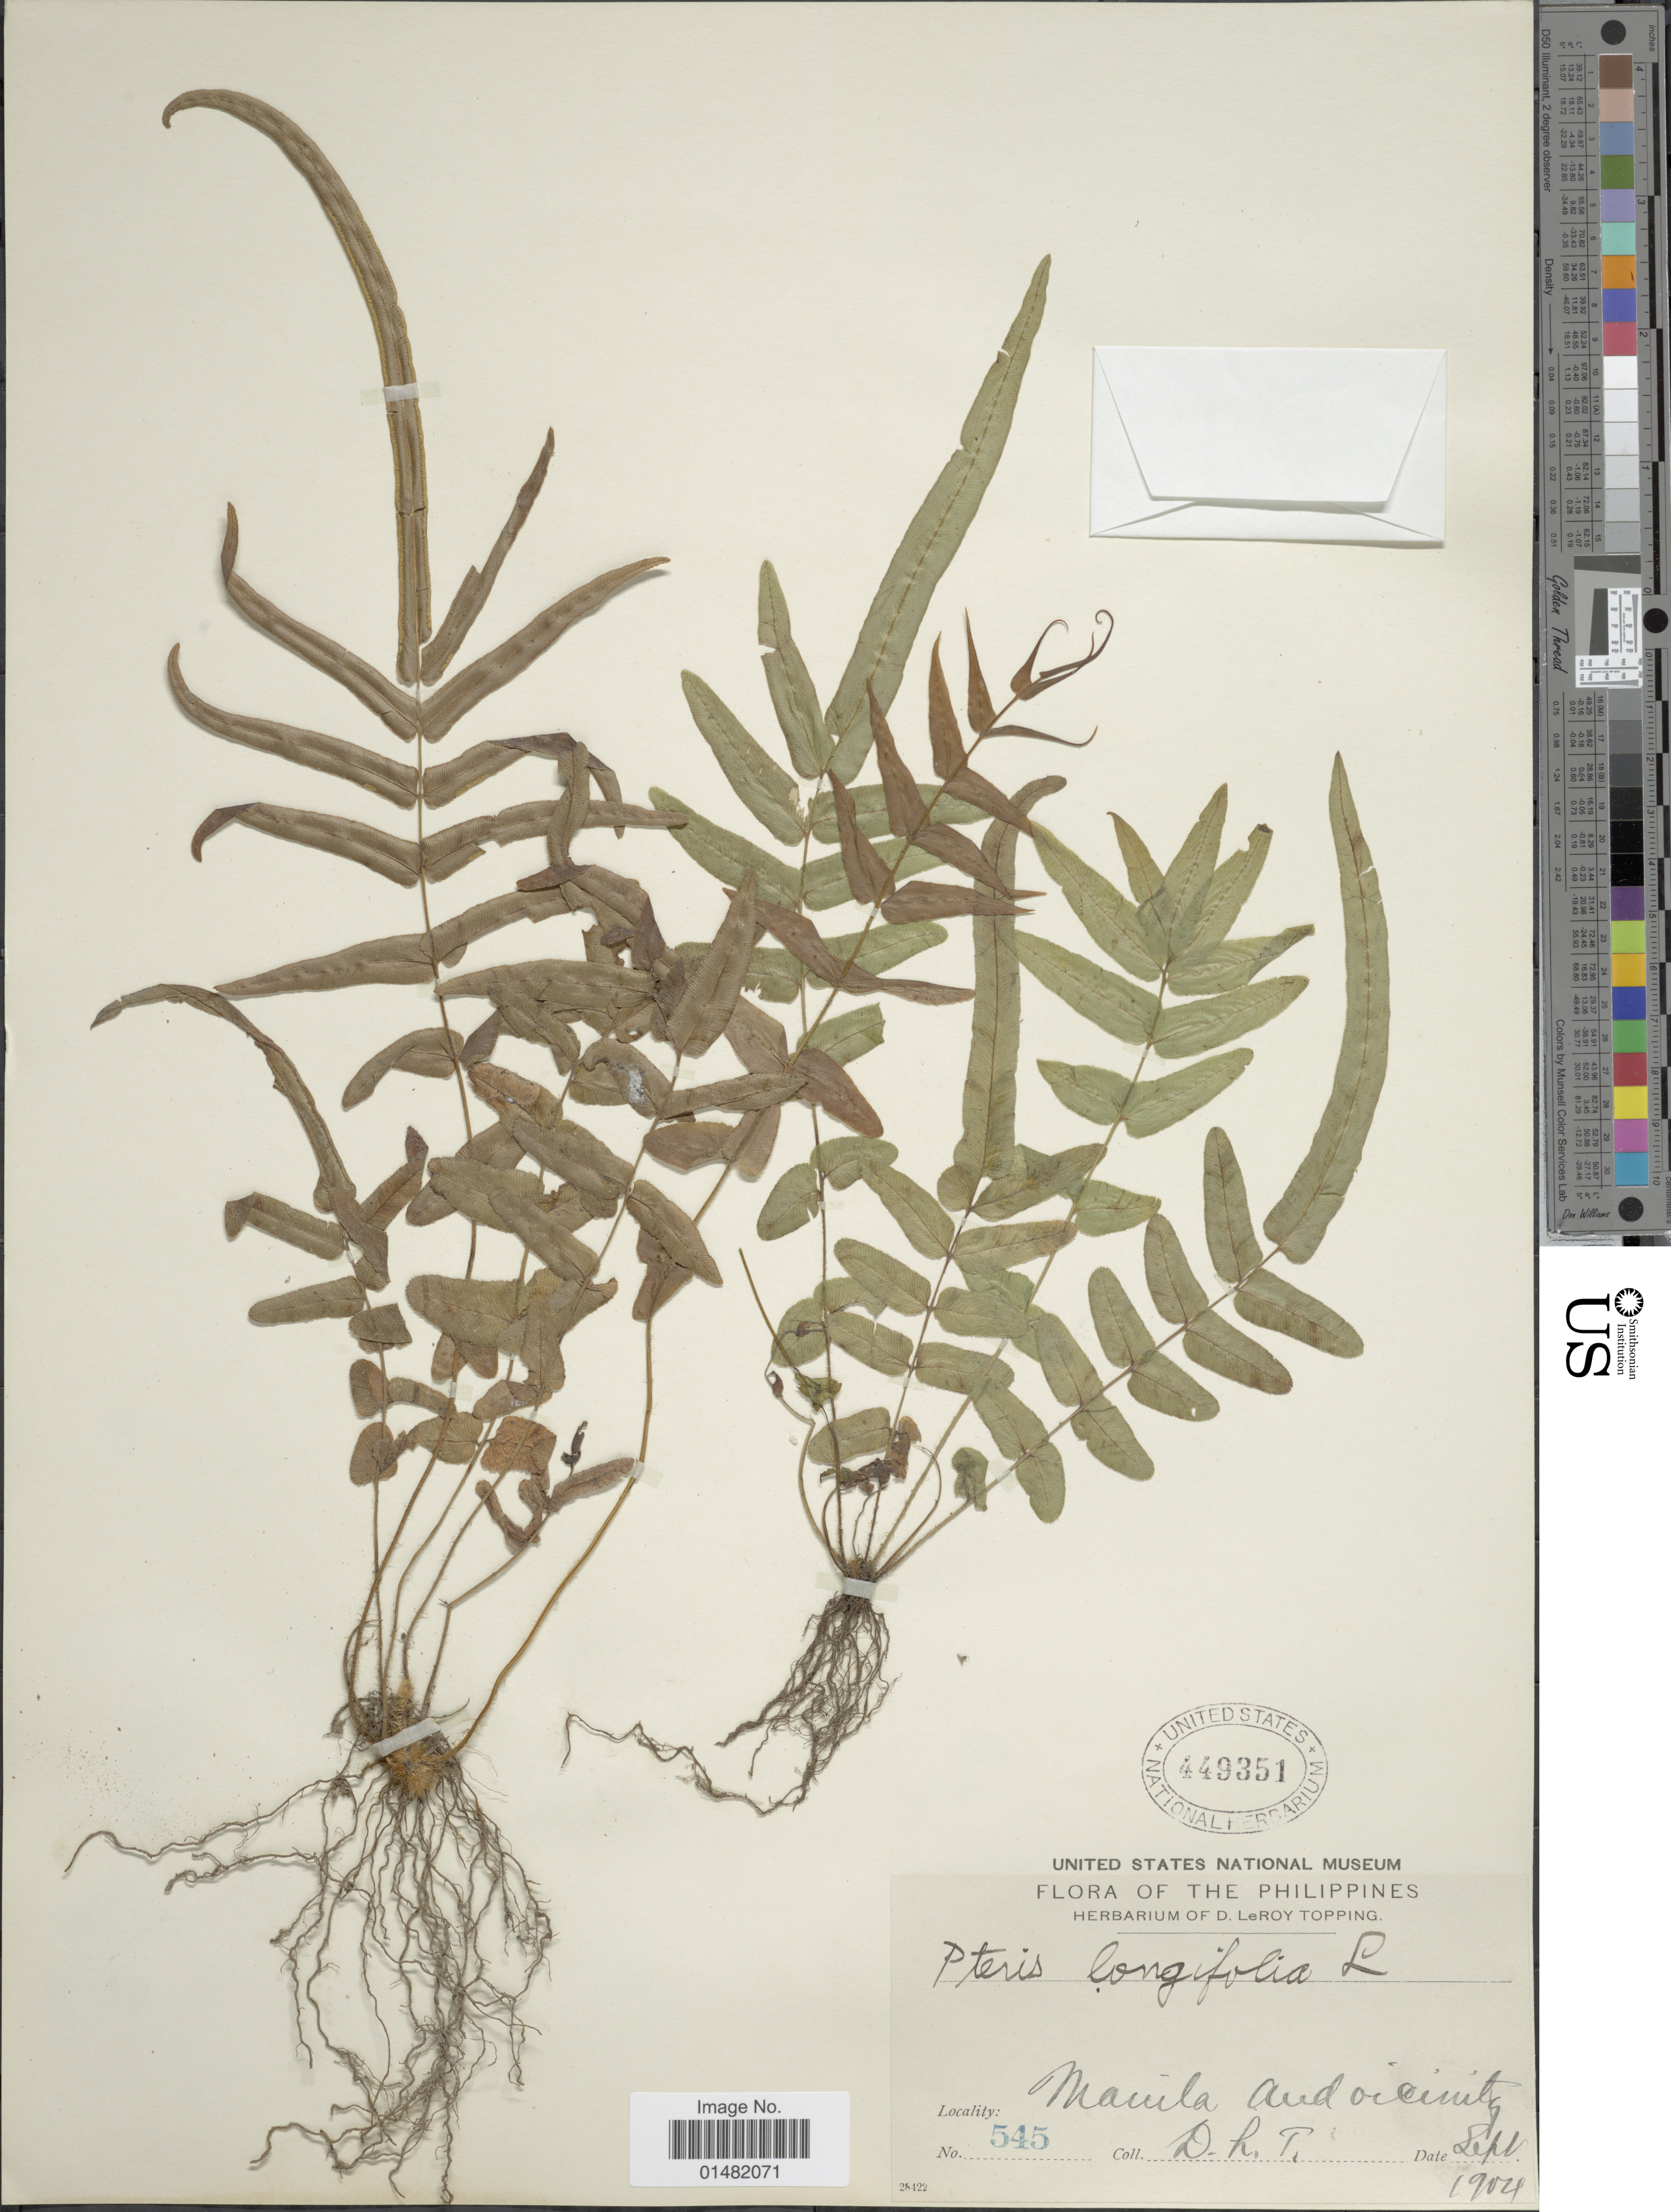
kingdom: Plantae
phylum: Tracheophyta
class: Polypodiopsida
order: Polypodiales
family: Pteridaceae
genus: Pteris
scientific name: Pteris vittata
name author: L.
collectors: D. L. Topping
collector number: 545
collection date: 1904-09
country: Philippines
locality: Manila and vicinity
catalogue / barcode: US 449351